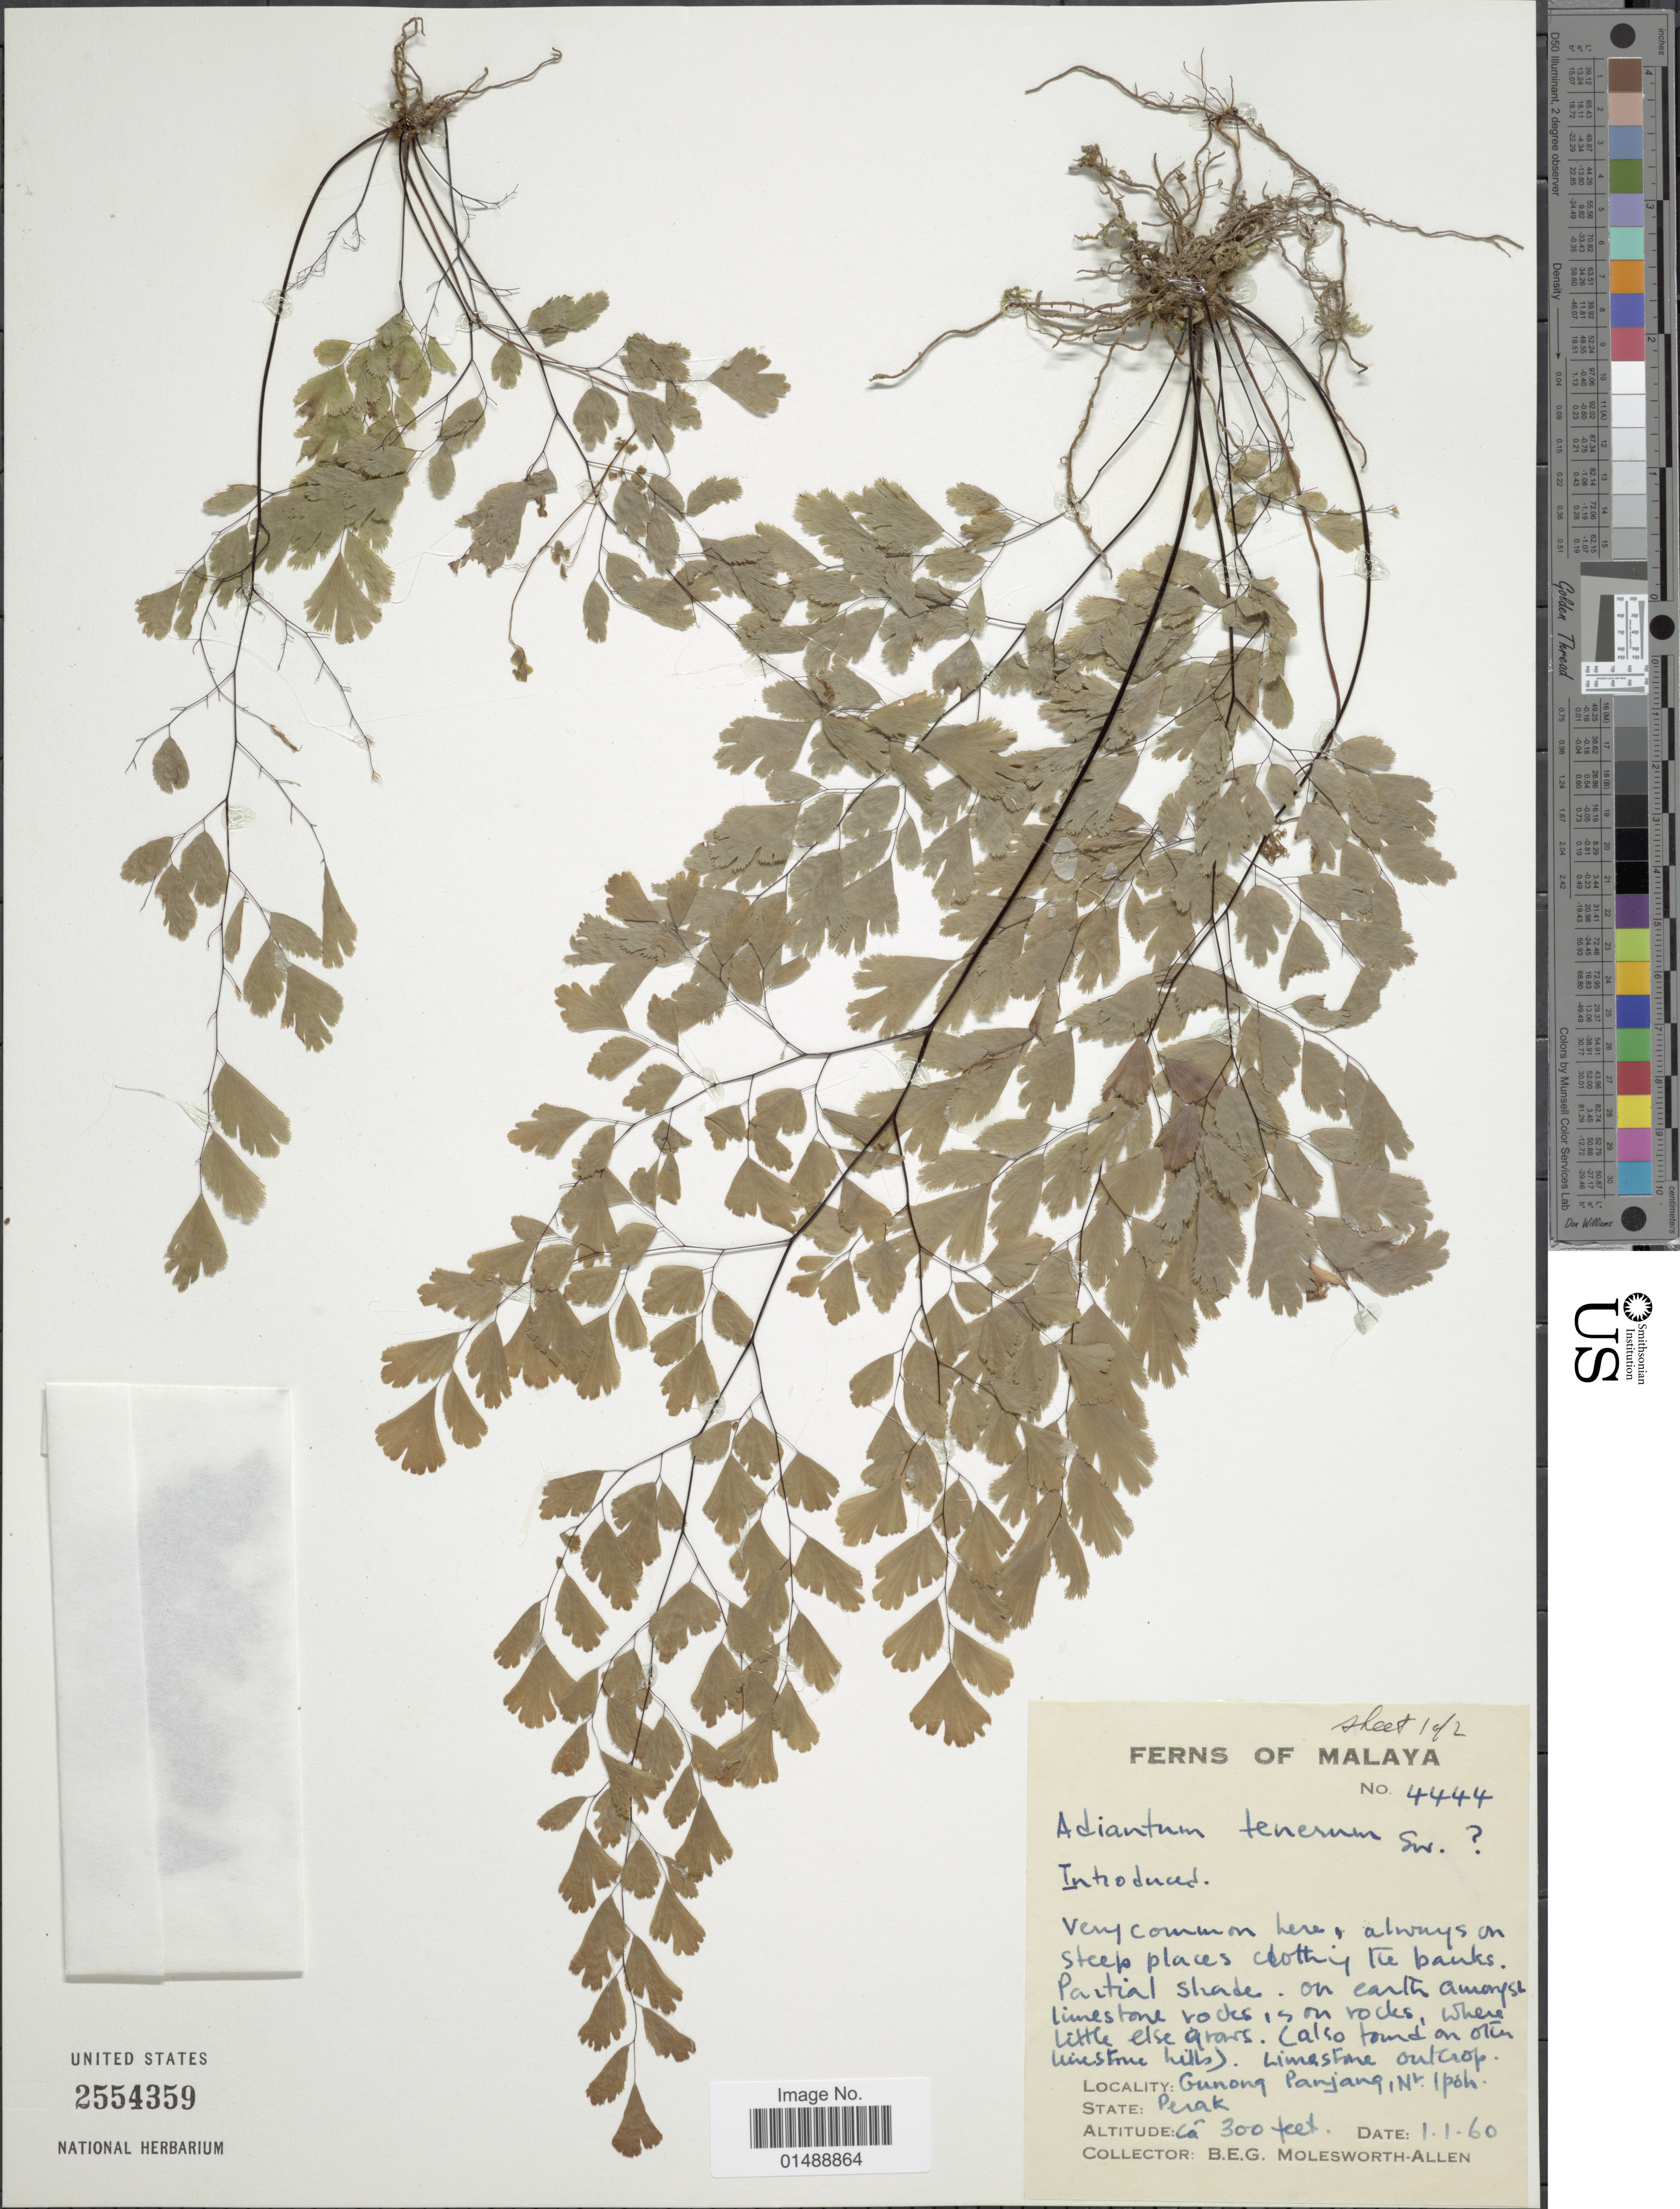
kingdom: Plantae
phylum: Tracheophyta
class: Polypodiopsida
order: Polypodiales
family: Pteridaceae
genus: Adiantum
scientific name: Adiantum tenerum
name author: Sw.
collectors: B. E. G. Molesworth-Allen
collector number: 4444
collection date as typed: Transcribed d/m/y: 1/1/60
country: Malaysia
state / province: Perak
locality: Gunong Panjang, NL Ipoh, Perak, Malaya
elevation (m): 91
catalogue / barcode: US 2554359